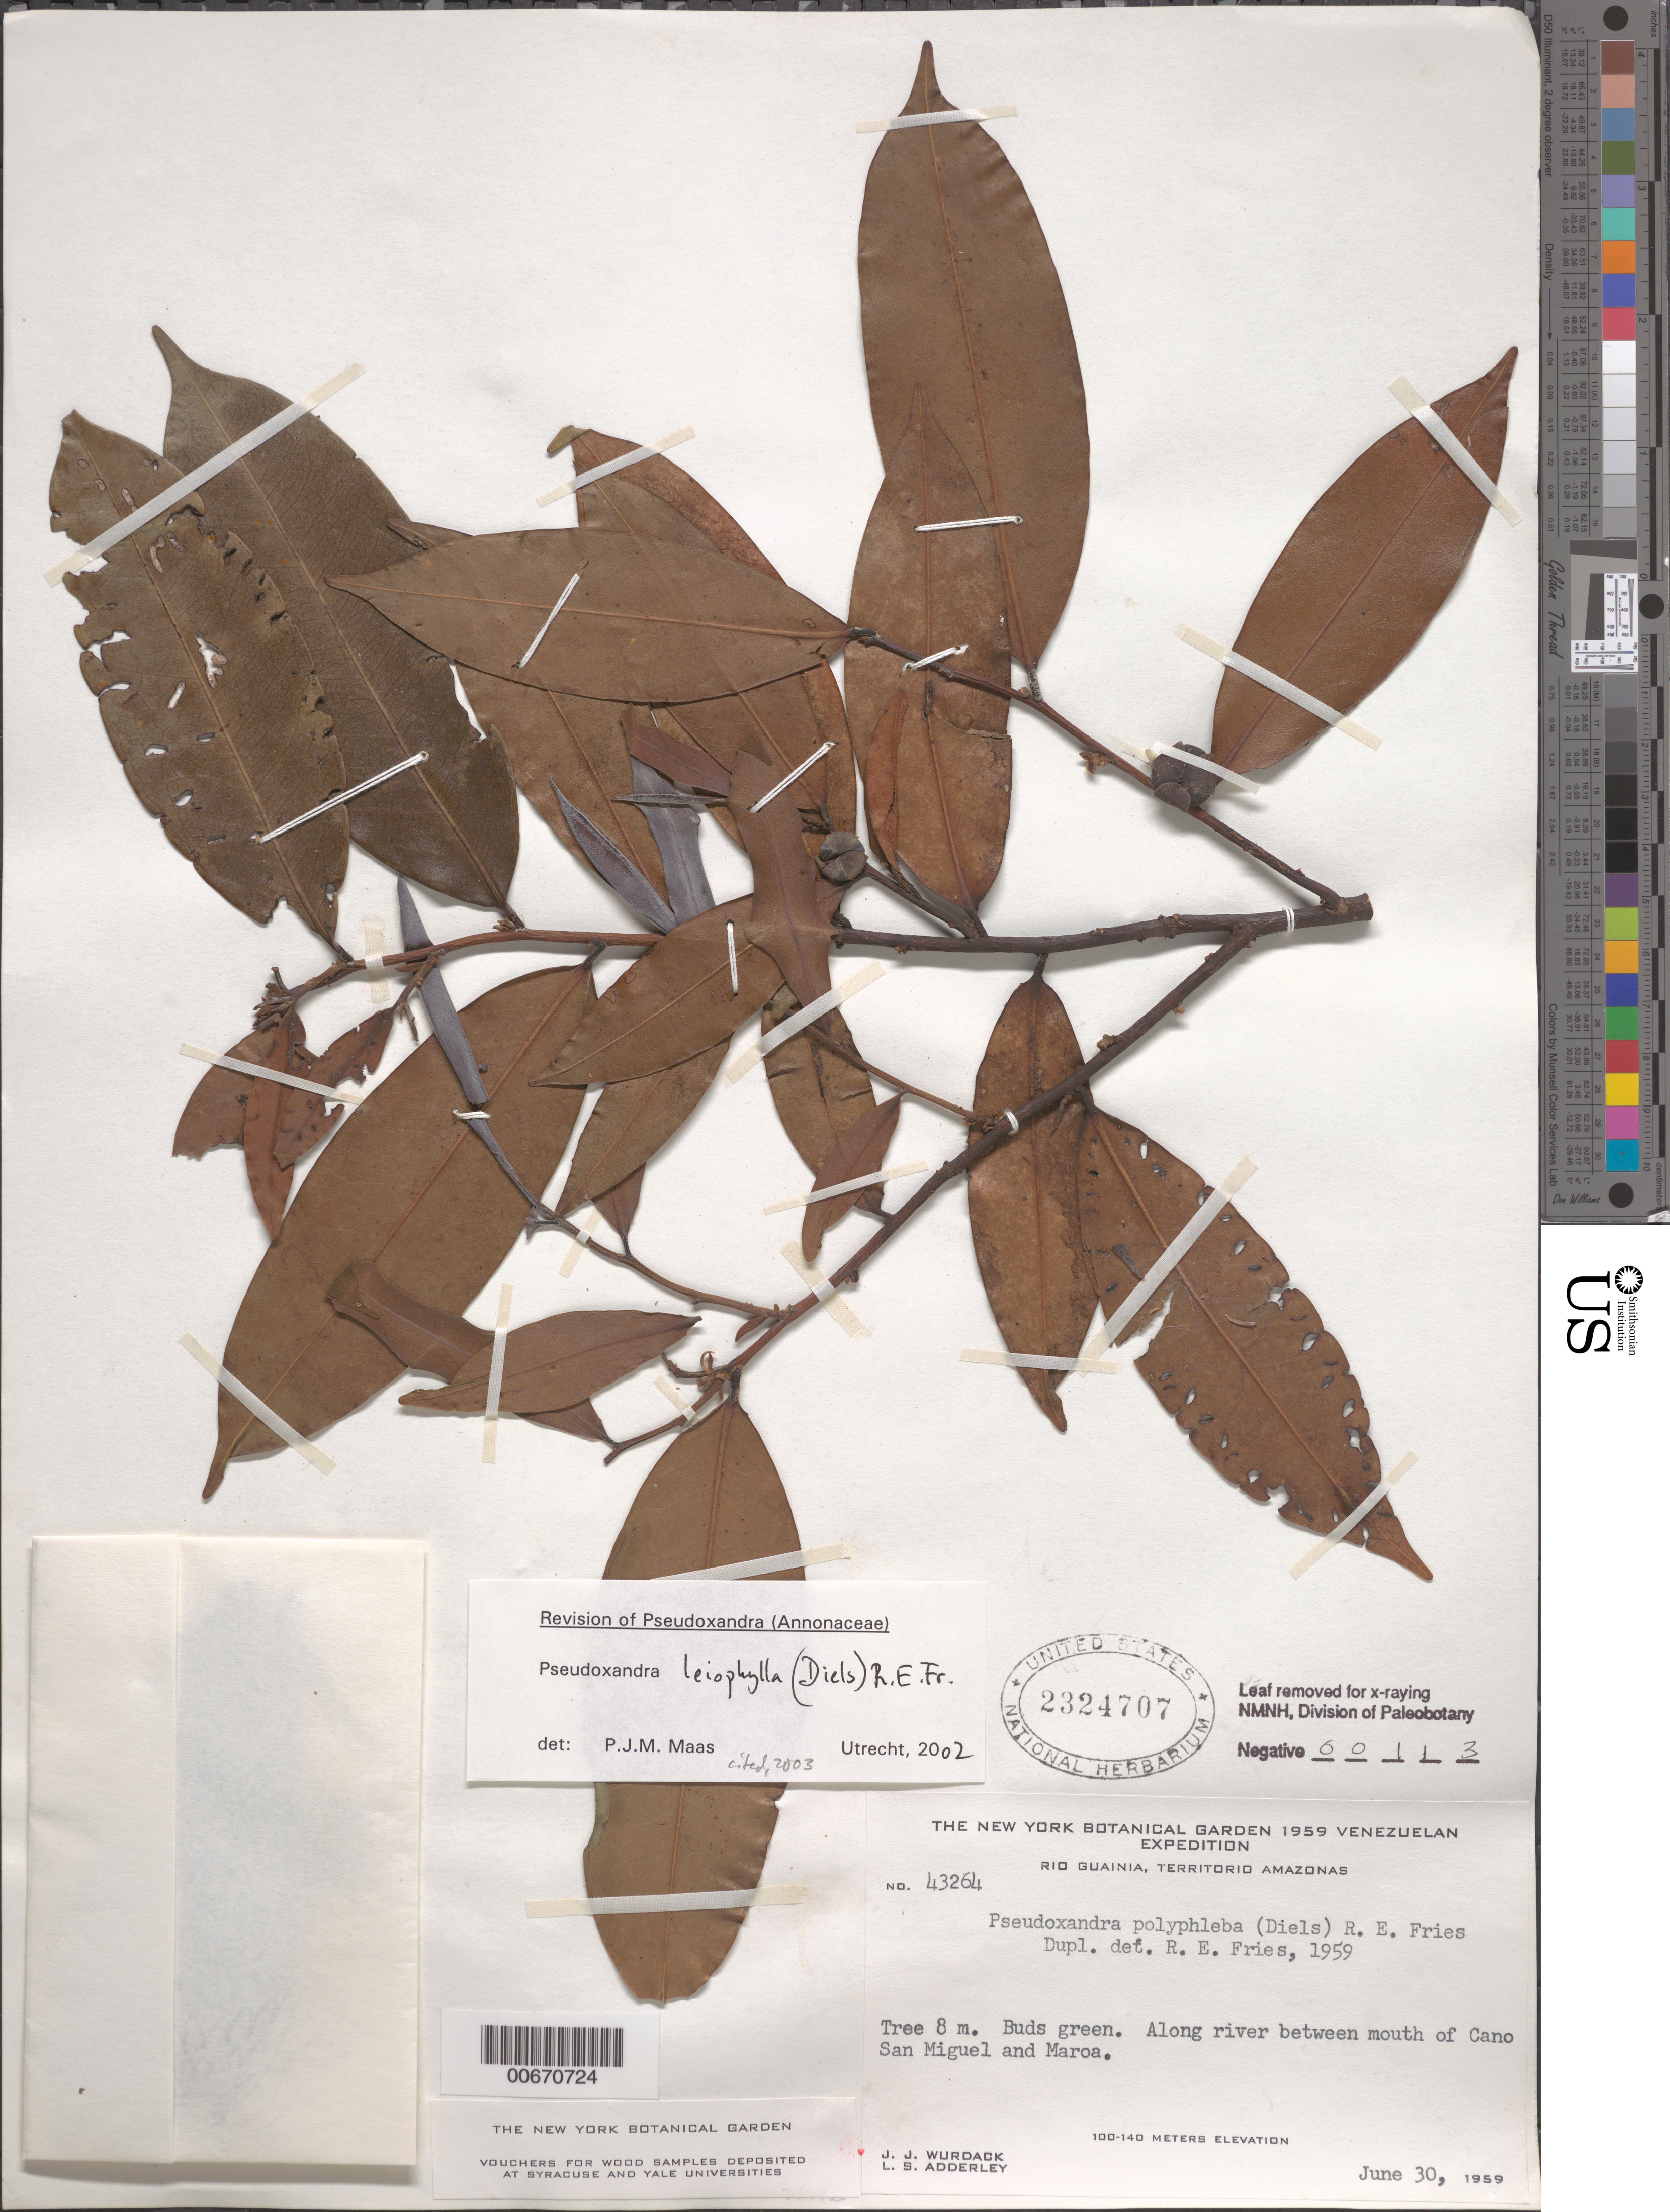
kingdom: Plantae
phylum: Tracheophyta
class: Magnoliopsida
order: Magnoliales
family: Annonaceae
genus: Pseudoxandra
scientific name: Pseudoxandra polyphleba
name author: (Diels) R.E. Fr.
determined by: Fries, R. E.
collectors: J. J. Wurdack & L. S. Adderley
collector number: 43264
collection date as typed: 30-Jun-59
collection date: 1959-06-30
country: Venezuela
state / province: Amazonas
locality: Río Guainia, between Caño San Miguel and Maroa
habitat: Along river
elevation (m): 100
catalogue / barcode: US 2324707